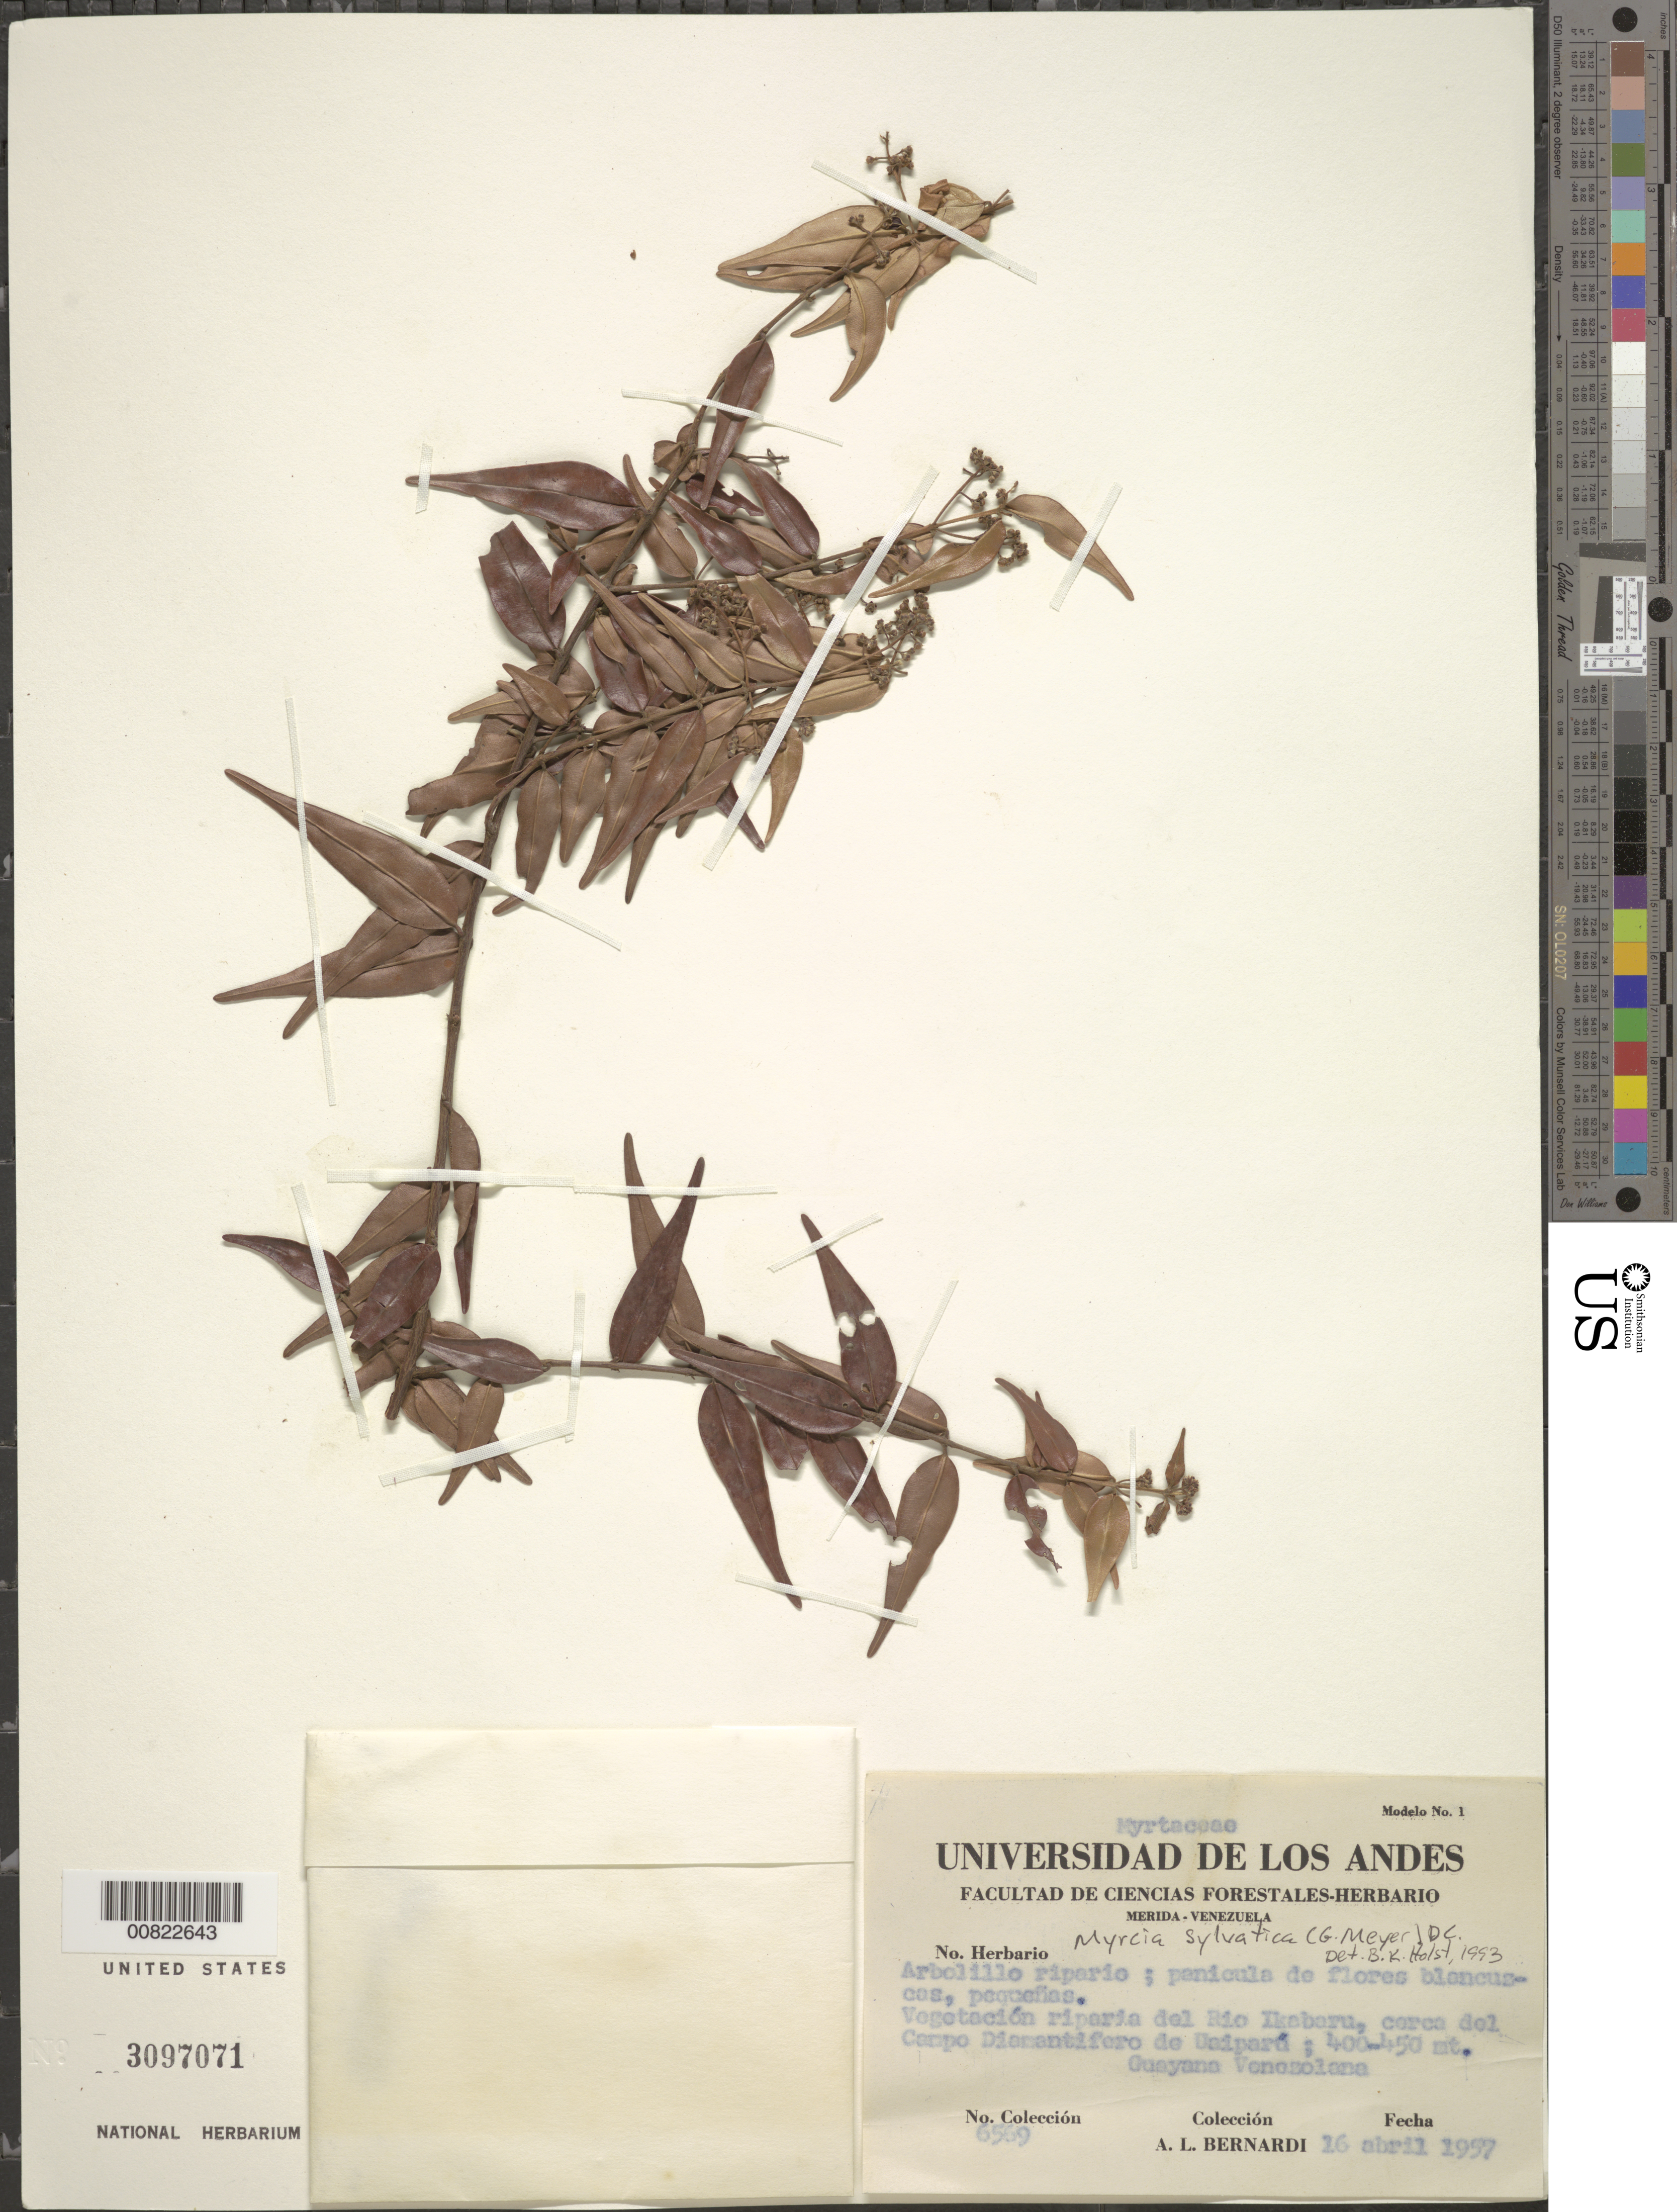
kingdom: Plantae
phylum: Tracheophyta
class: Magnoliopsida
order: Myrtales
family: Myrtaceae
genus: Myrcia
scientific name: Myrcia sylvatica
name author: (G. Mey.) DC.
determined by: Holst, Bruce K.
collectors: A. L. Bernardi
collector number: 6569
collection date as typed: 16-Apr-57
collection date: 1957-04-16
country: Venezuela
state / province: Bolívar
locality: Río Ikabarú, cerca del Campo Daimantifero de Uaiparú, Guayana Venezolana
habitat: Riparian vegetation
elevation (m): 400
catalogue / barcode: US 3097071